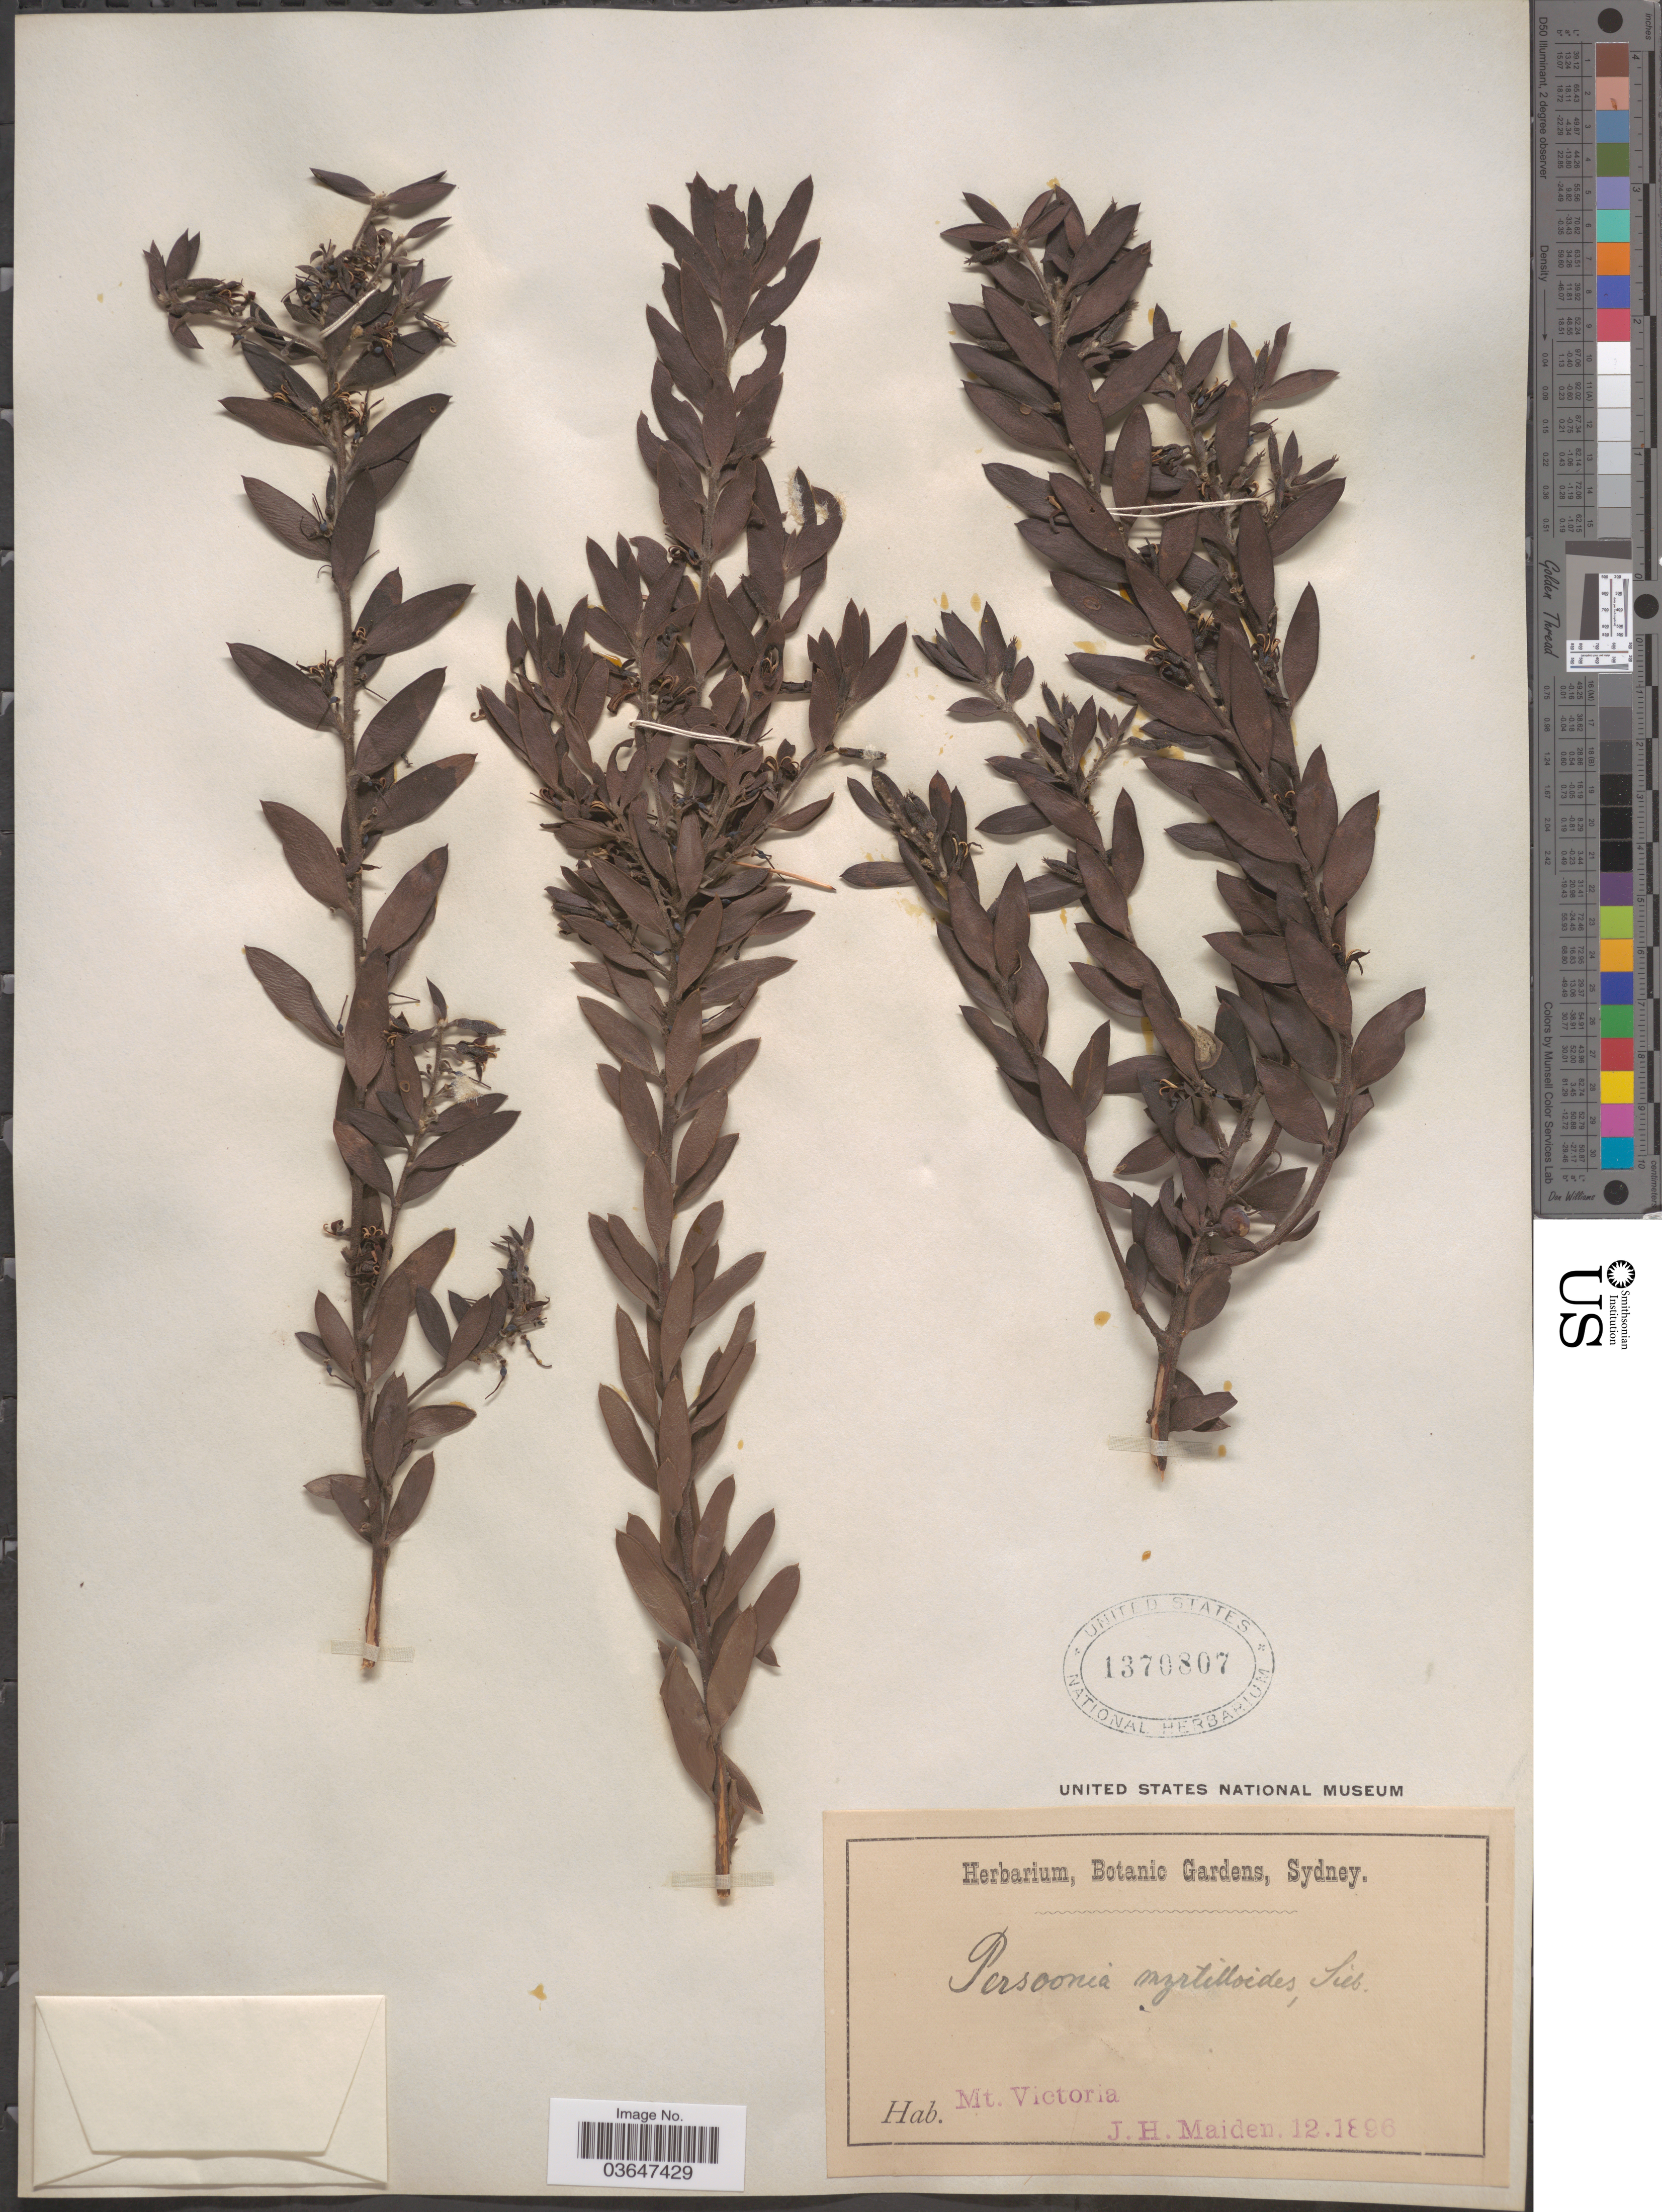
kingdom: Plantae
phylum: Tracheophyta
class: Magnoliopsida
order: Proteales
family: Proteaceae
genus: Persoonia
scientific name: Persoonia myrtilloides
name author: Sieber ex Schult.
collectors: J. Maiden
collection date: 1896-12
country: Australia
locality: Mt. Victoria.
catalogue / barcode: US 1370807